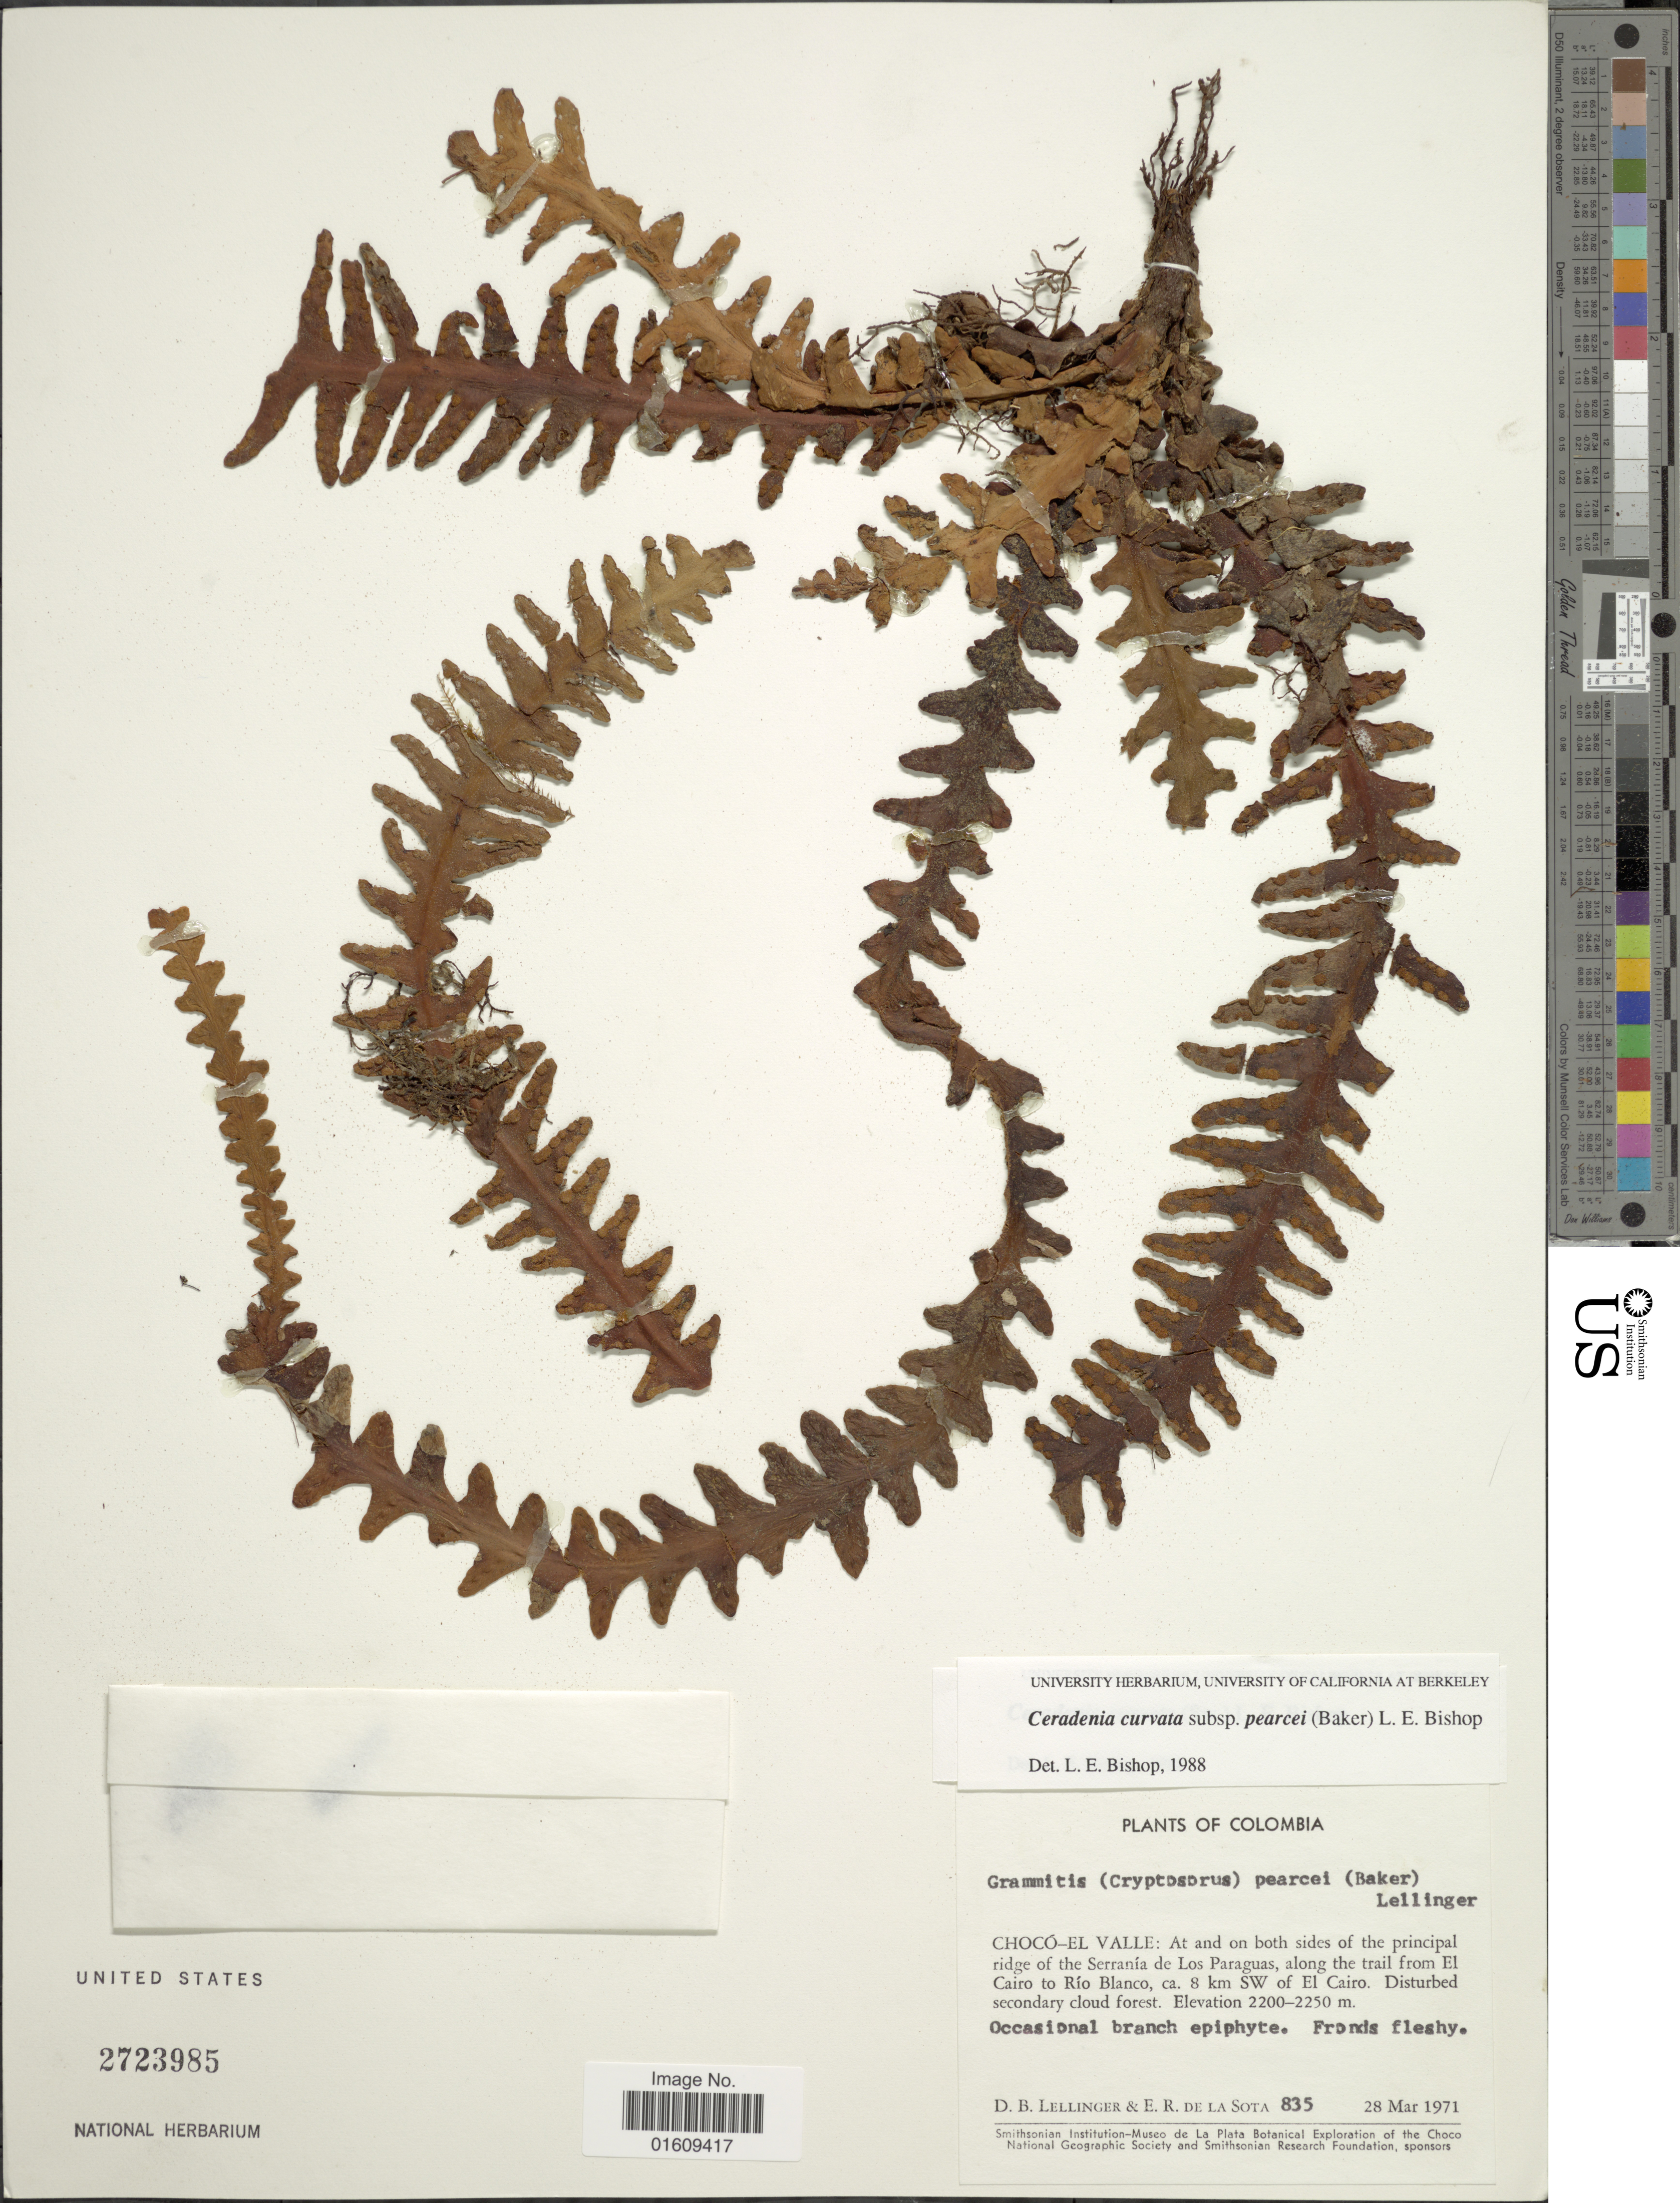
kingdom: Plantae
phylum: Tracheophyta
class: Polypodiopsida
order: Polypodiales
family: Polypodiaceae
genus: Ceradenia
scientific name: Ceradenia curvata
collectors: D. B. Lellinger & E. R. de la Sota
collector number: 835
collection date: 1971-03-28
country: Colombia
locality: Colombia, Chocó-El Valle: At and on both side of the principal ridge of the Serranía de Los Paraguas, along the trail from El Cairo to Río Blanco, ca. 8 km SW of El Cairo.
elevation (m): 2200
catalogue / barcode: US 2723985